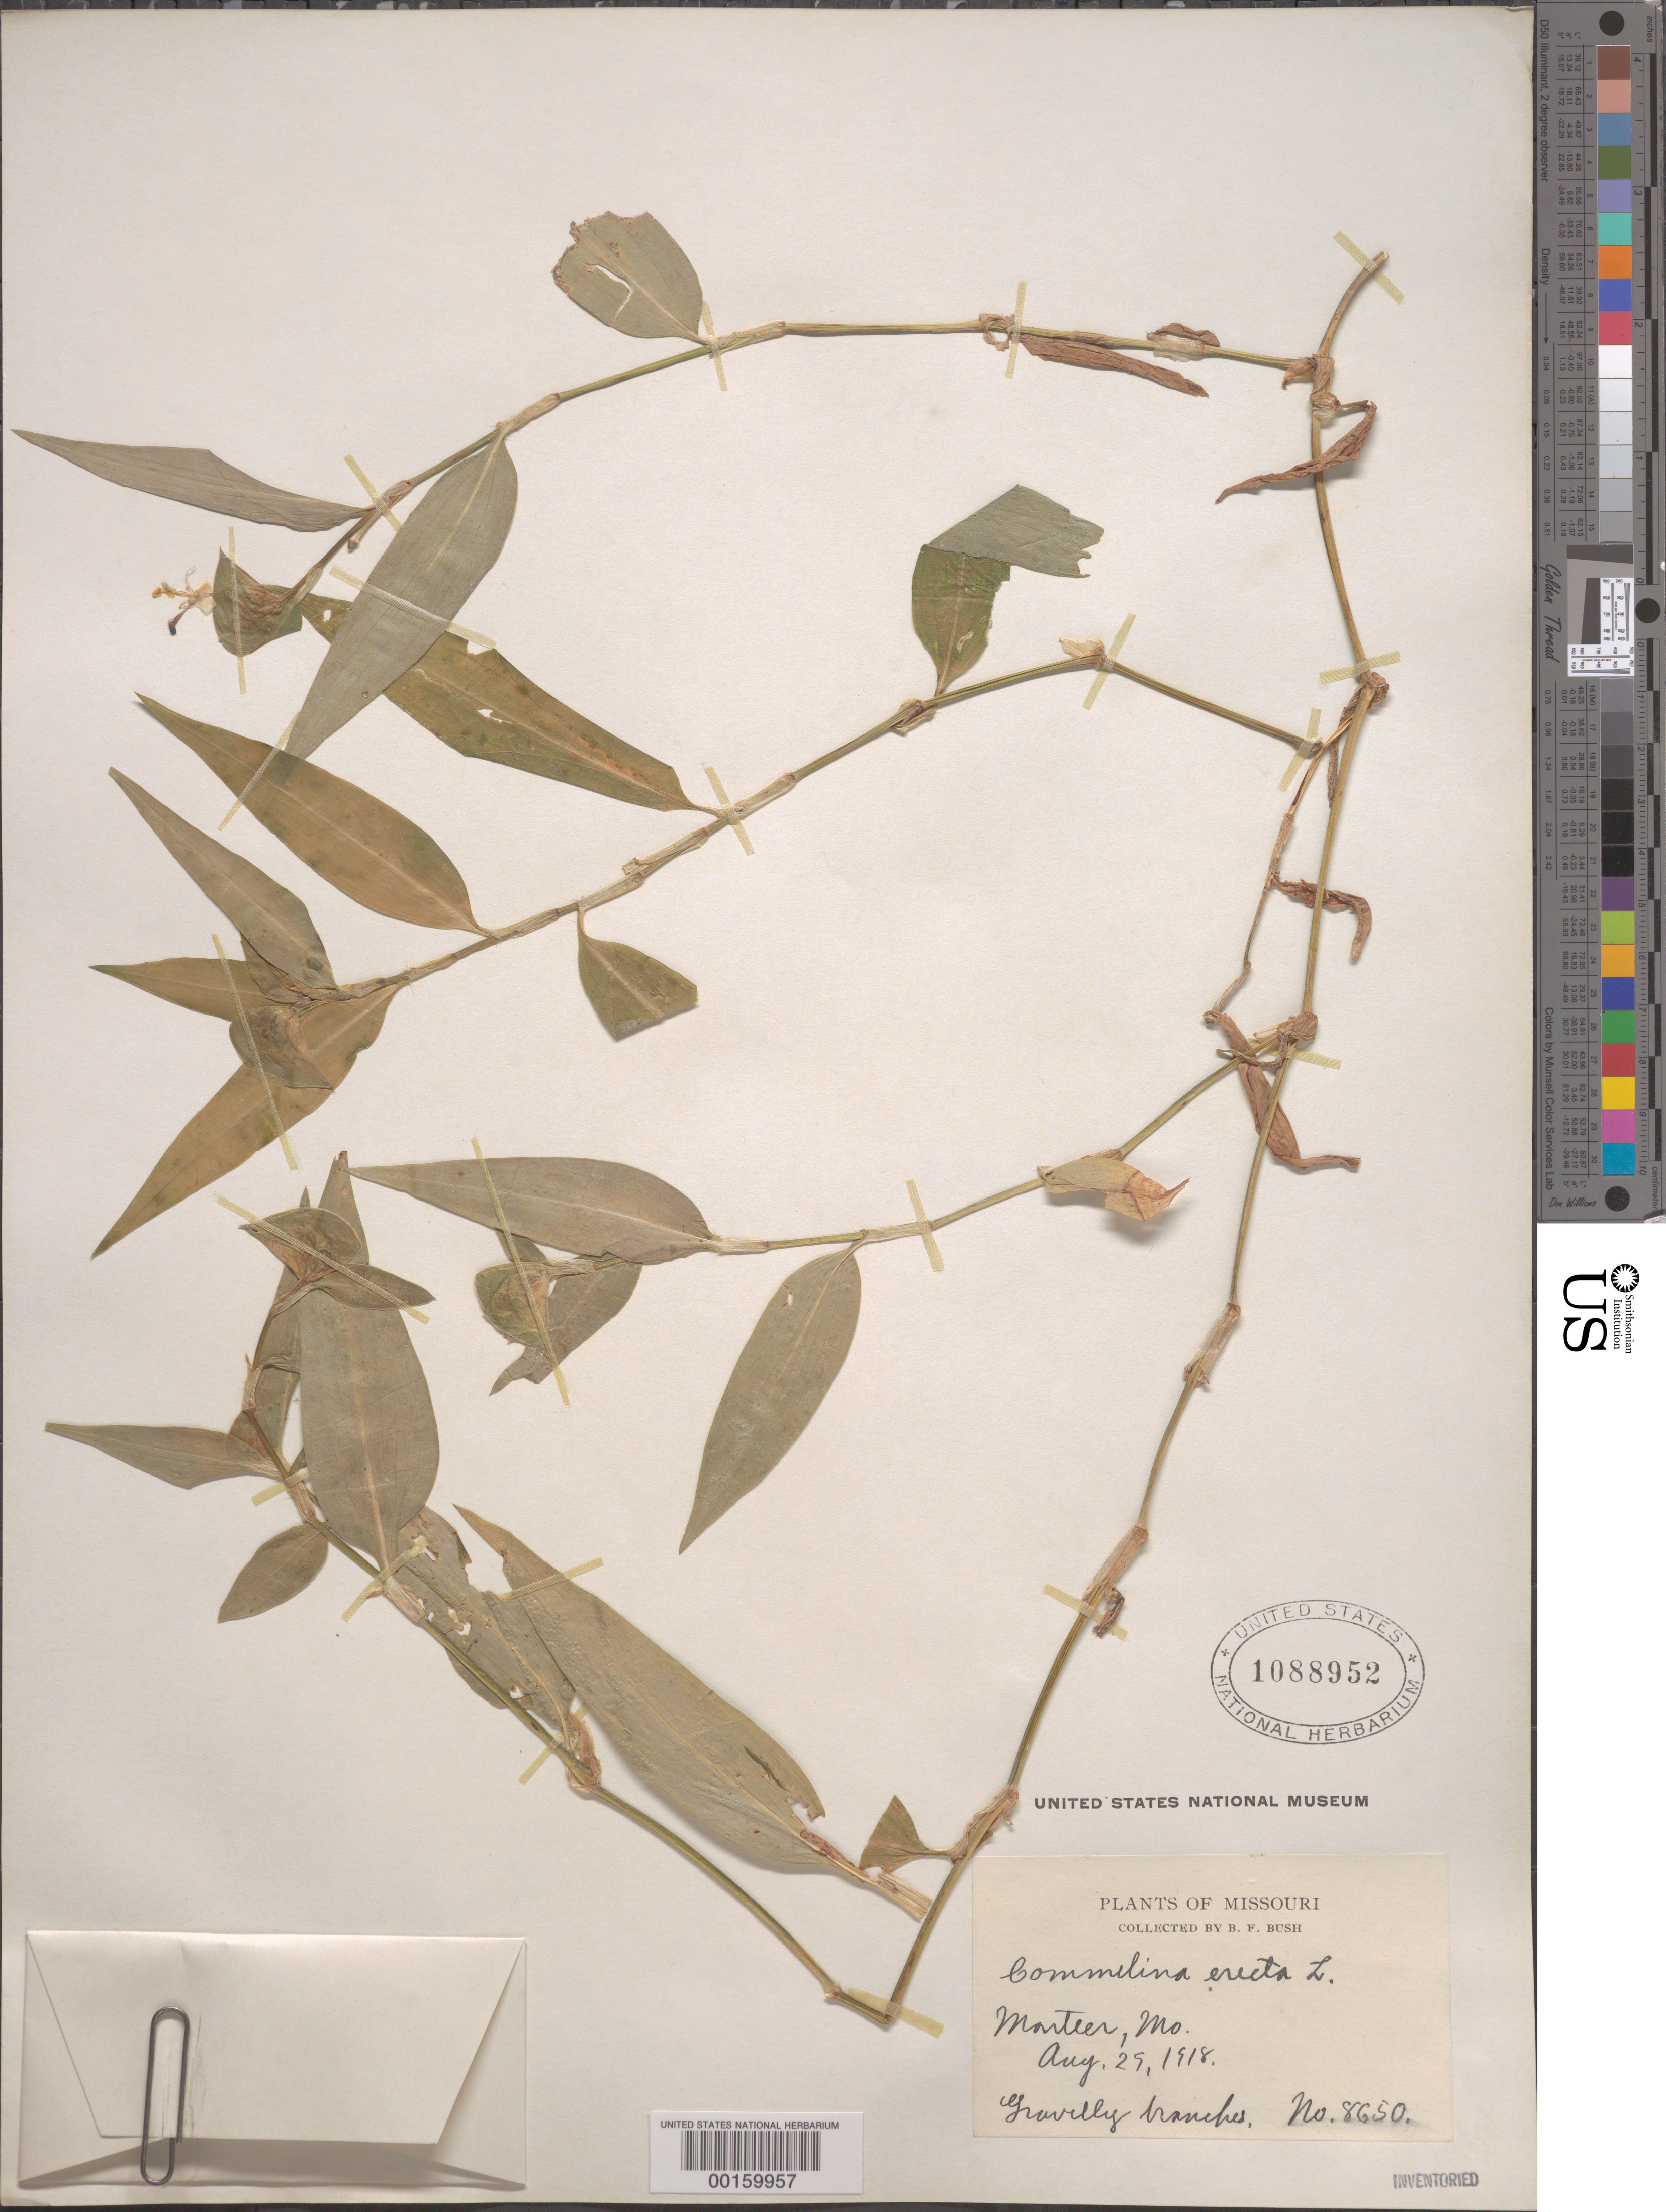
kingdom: Plantae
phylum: Tracheophyta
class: Liliopsida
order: Commelinales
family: Commelinaceae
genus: Commelina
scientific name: Commelina erecta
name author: L.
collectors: B. F. Bush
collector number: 8650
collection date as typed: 29 Aug 1918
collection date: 1918-08-29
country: United States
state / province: Missouri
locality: Monteer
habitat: Gravely branches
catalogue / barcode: US 1088952